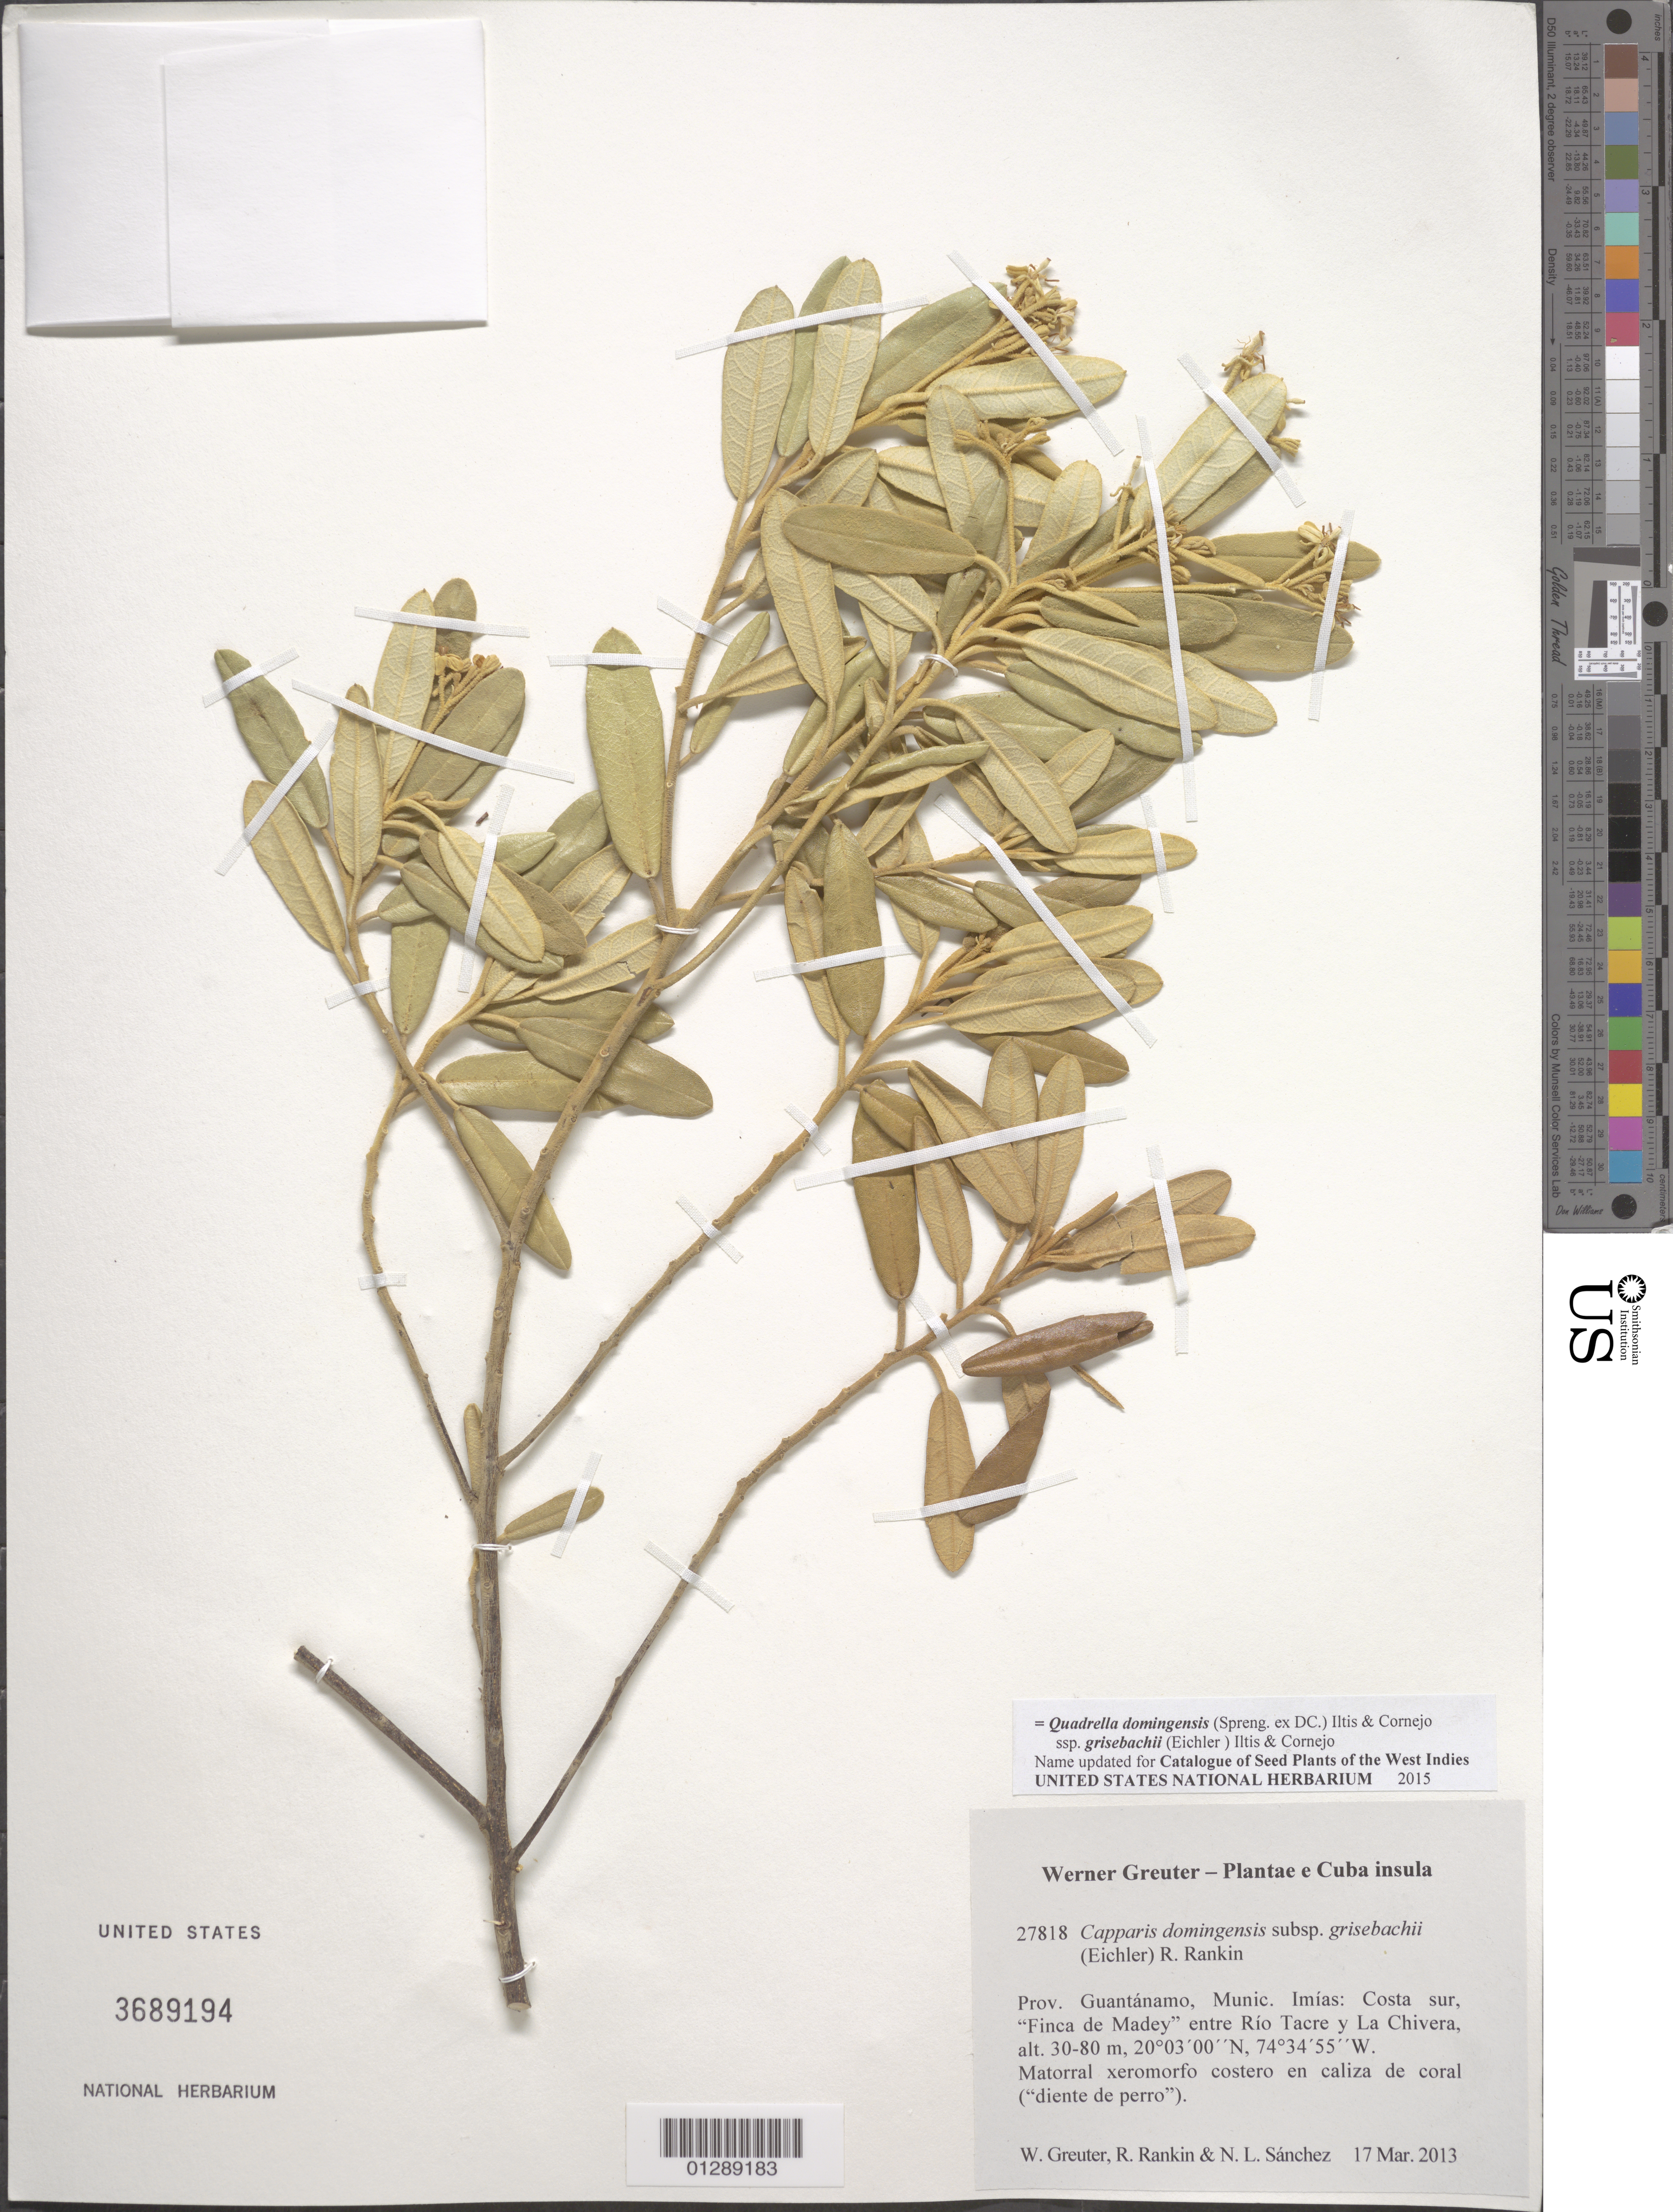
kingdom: Plantae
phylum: Tracheophyta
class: Magnoliopsida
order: Brassicales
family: Capparaceae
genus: Quadrella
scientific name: Quadrella domingensis subsp. grisebachii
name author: (Eichler) Cornejo & Iltis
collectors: W. R. Greuter, R. Rankin Rodriguez & N. Sanchez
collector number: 27818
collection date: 2013-03-17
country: Cuba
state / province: Guantanamo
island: Cuba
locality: Munic. Imías: Costa sur "Finca de Madey" entre Río Tacre y La Chivera.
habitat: Matorral xeromorfo costero en caliza de coral ("diente de perro").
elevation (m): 30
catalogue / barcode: US 3689194